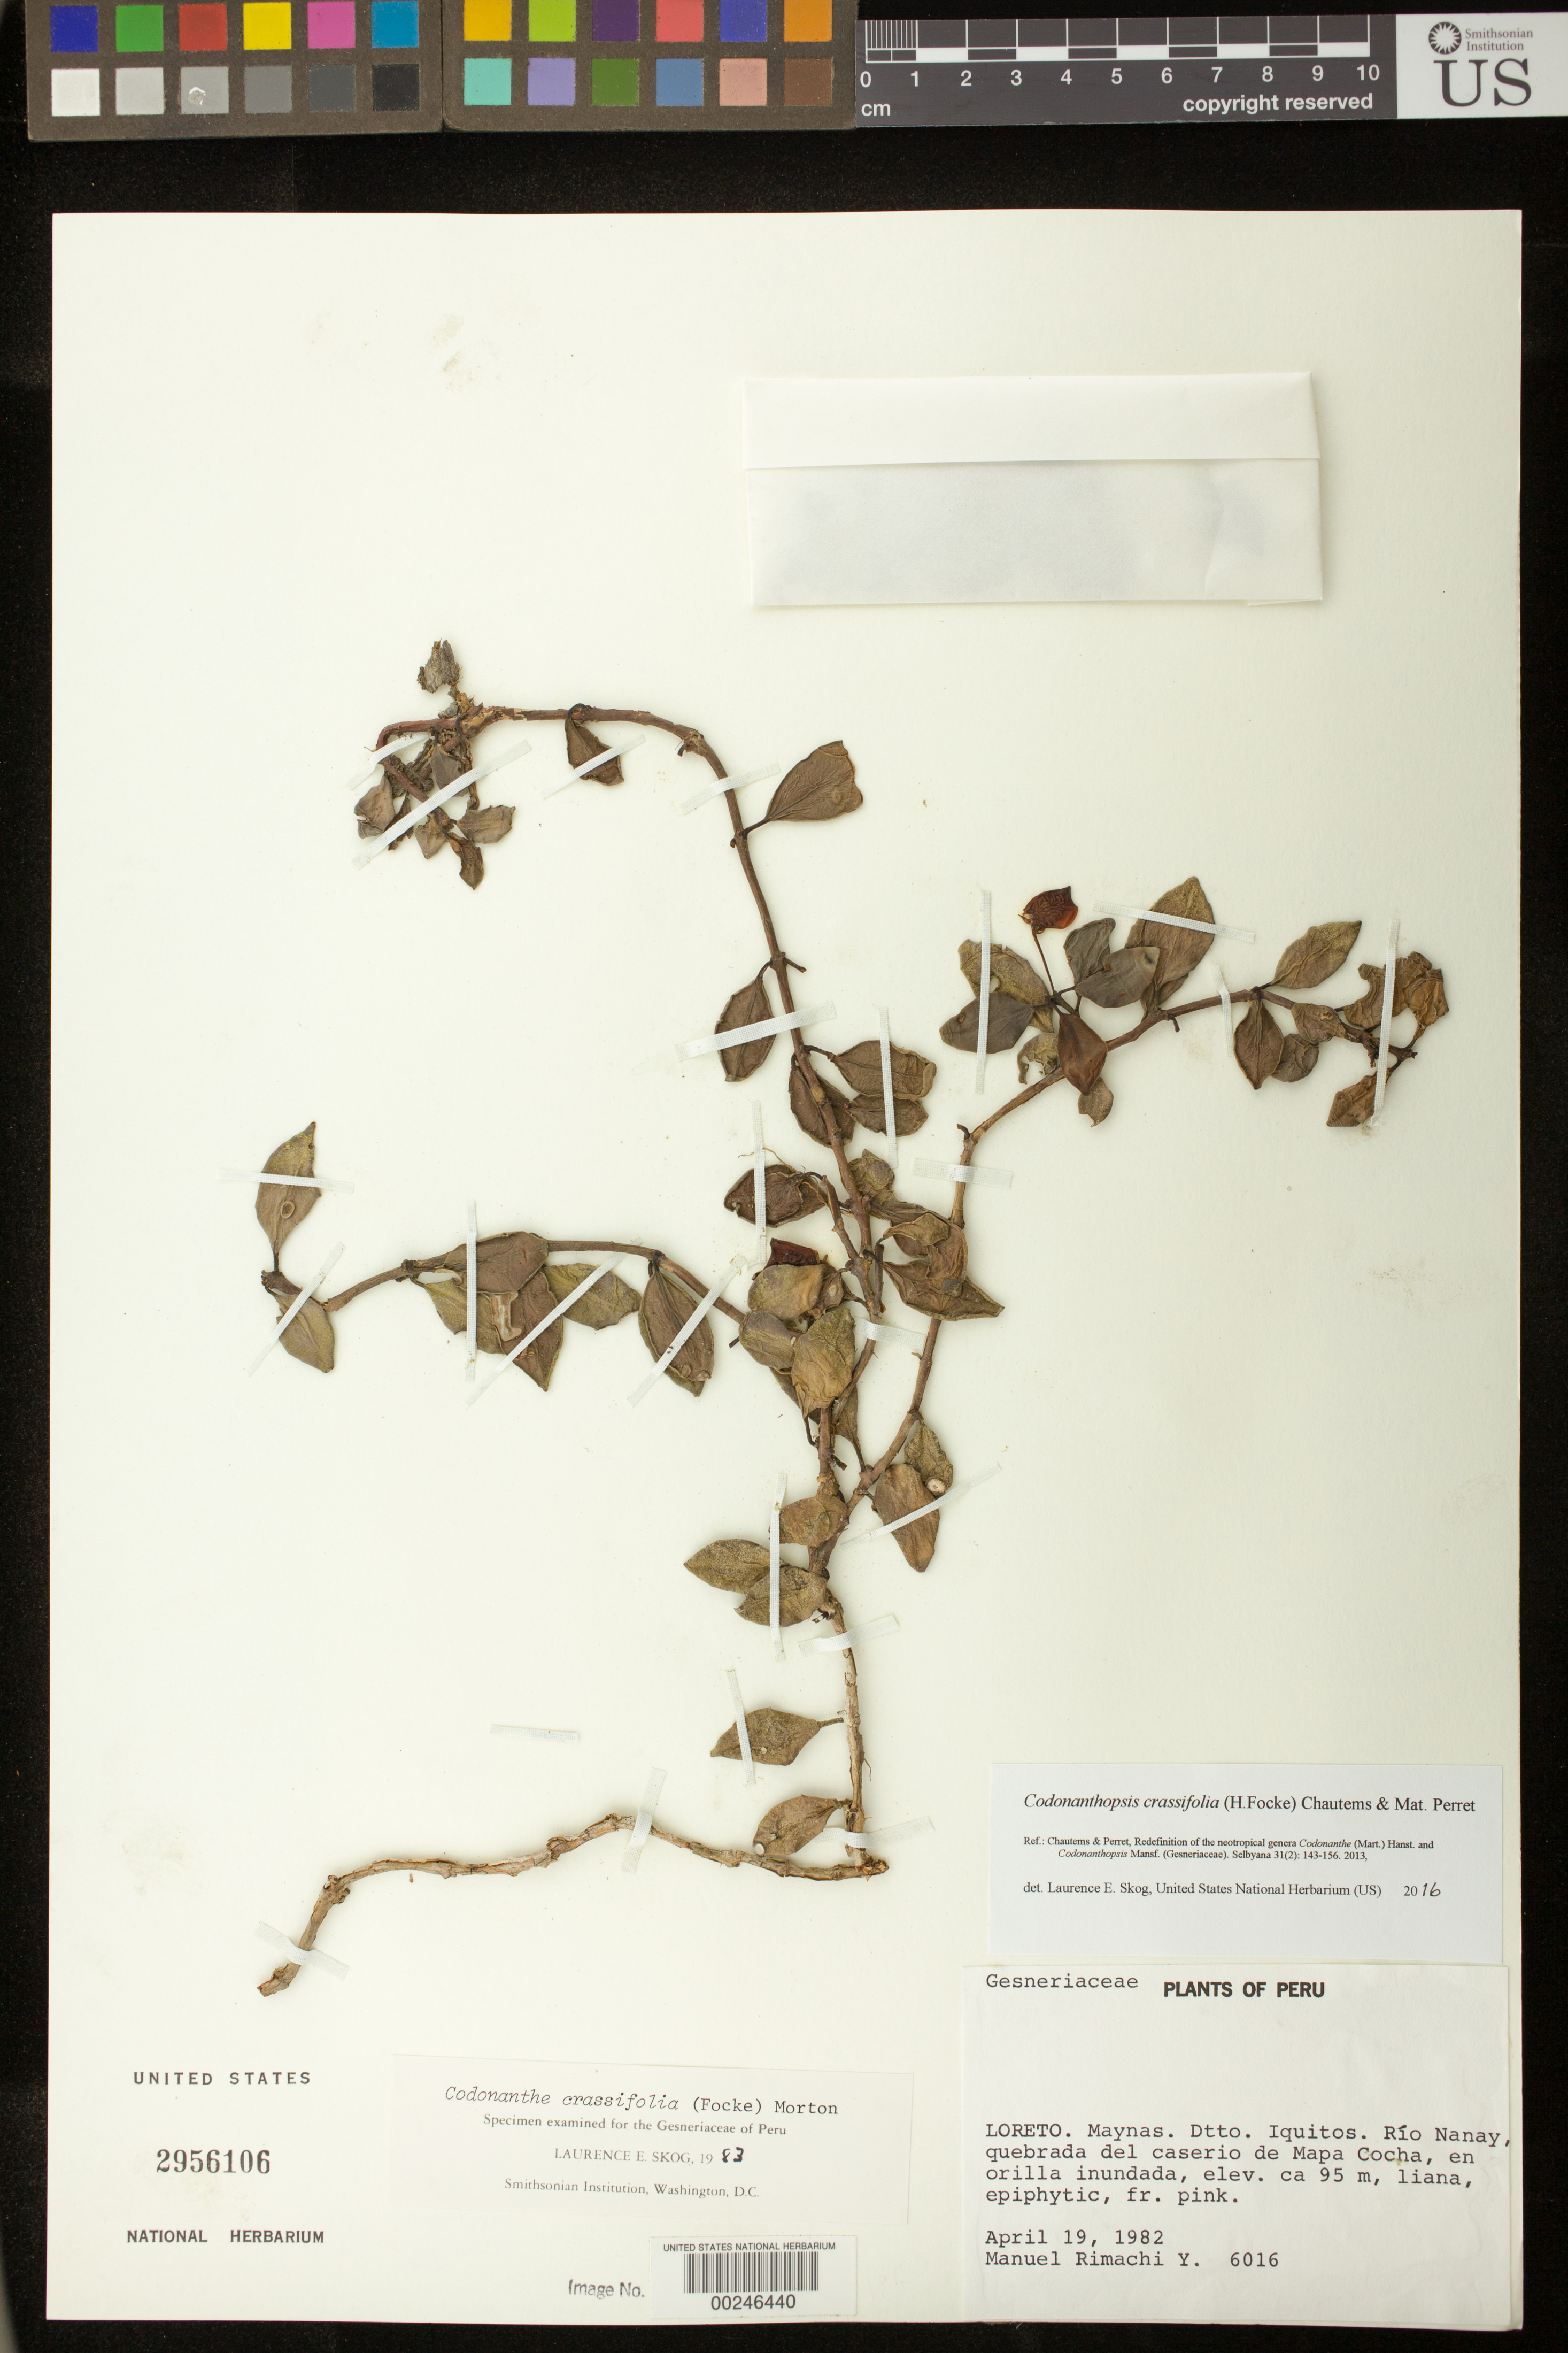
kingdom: Plantae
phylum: Tracheophyta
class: Magnoliopsida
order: Lamiales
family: Gesneriaceae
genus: Codonanthopsis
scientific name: Codonanthopsis crassifolia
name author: (H. Focke) Chautems & Mat.Perret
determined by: Skog, Laurence E.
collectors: M. Rimachi Y.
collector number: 6016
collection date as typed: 19 Apr 1982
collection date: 1982-04-19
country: Peru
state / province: Loreto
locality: Prov. Maynas; Iquitos, Rio Nanay, quebrada del caserio de Mapa Cocha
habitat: on inundated bank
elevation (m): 95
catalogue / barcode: US 2956106